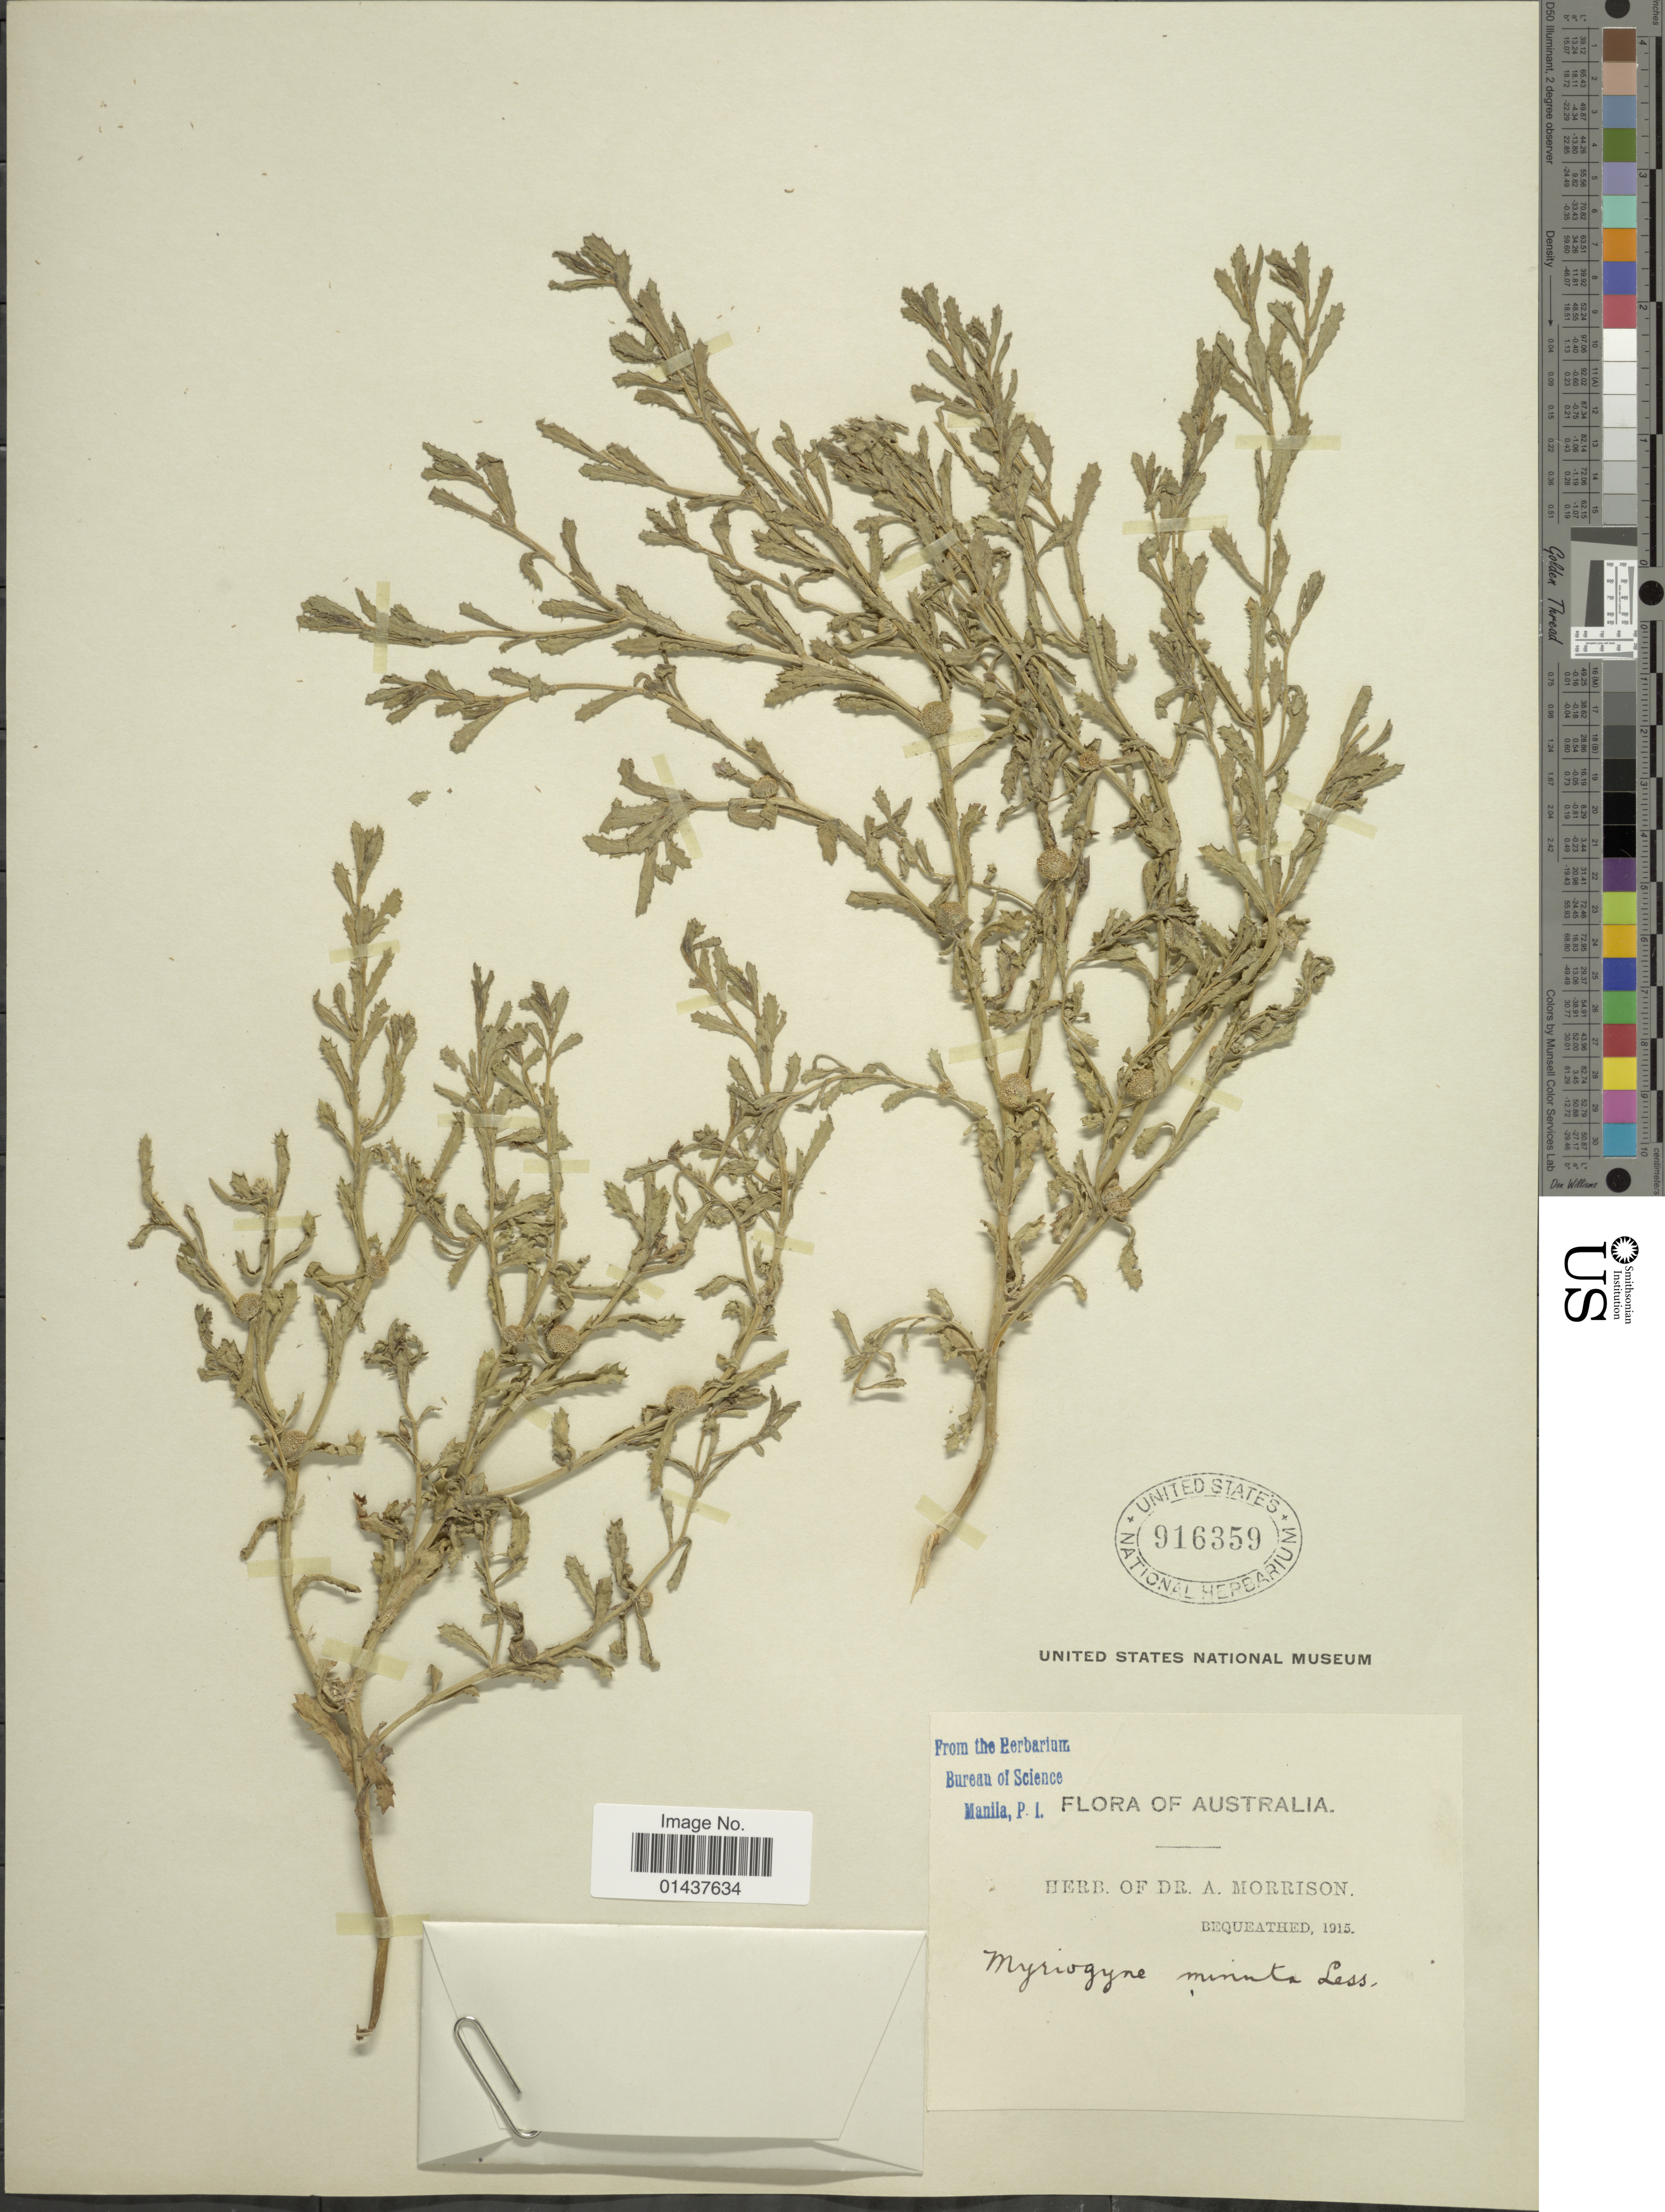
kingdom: Plantae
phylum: Tracheophyta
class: Magnoliopsida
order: Asterales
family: Asteraceae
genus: Centipeda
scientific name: Centipeda cunninghamii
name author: A. Braun & Asch.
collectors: ex herb. Dr. A. Morrison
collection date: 1915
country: Australia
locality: Bequeathed [unsure placement]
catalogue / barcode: US 916359